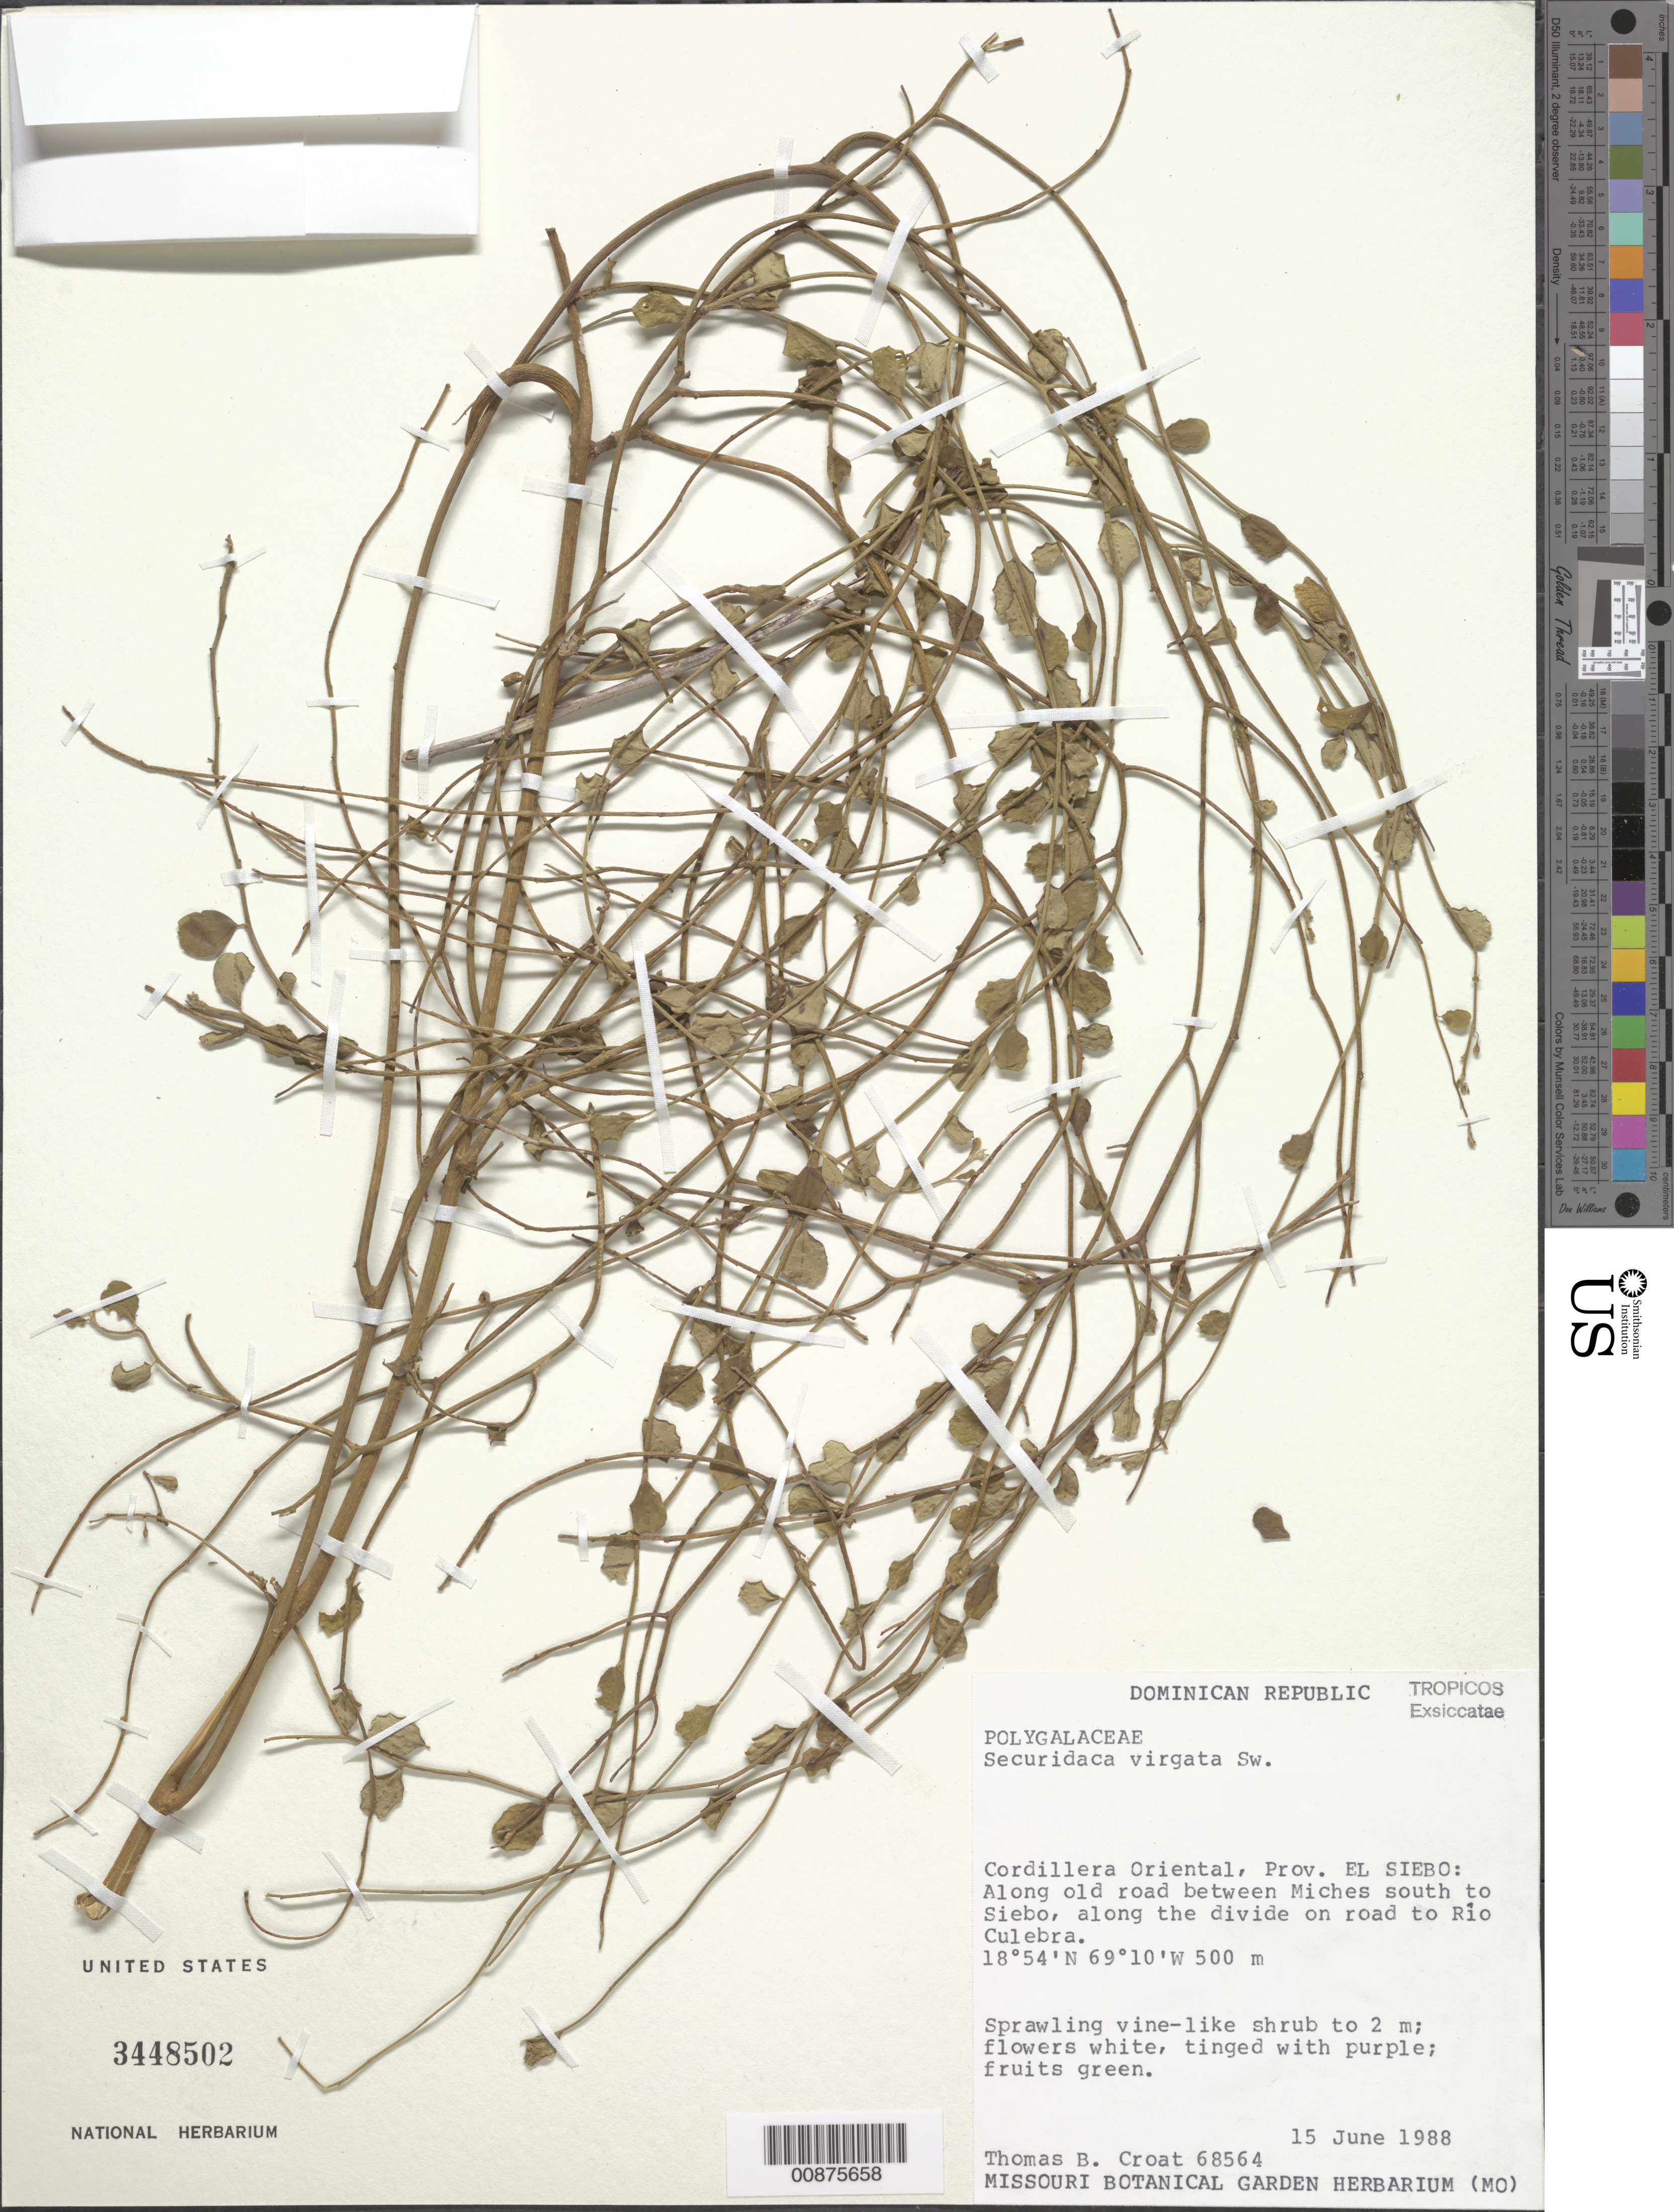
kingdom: Plantae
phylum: Tracheophyta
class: Magnoliopsida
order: Fabales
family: Polygalaceae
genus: Securidaca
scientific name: Securidaca virgata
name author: Sw.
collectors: T. B. Croat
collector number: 68564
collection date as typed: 15 Jun 1988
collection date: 1988-06-15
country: Dominican Republic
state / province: El Seibo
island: Hispaniola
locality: Cordillera Oriental, road between Miches south to Siebo, along the divide on road to Rio Culebra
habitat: Along road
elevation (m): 500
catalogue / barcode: US 3448502